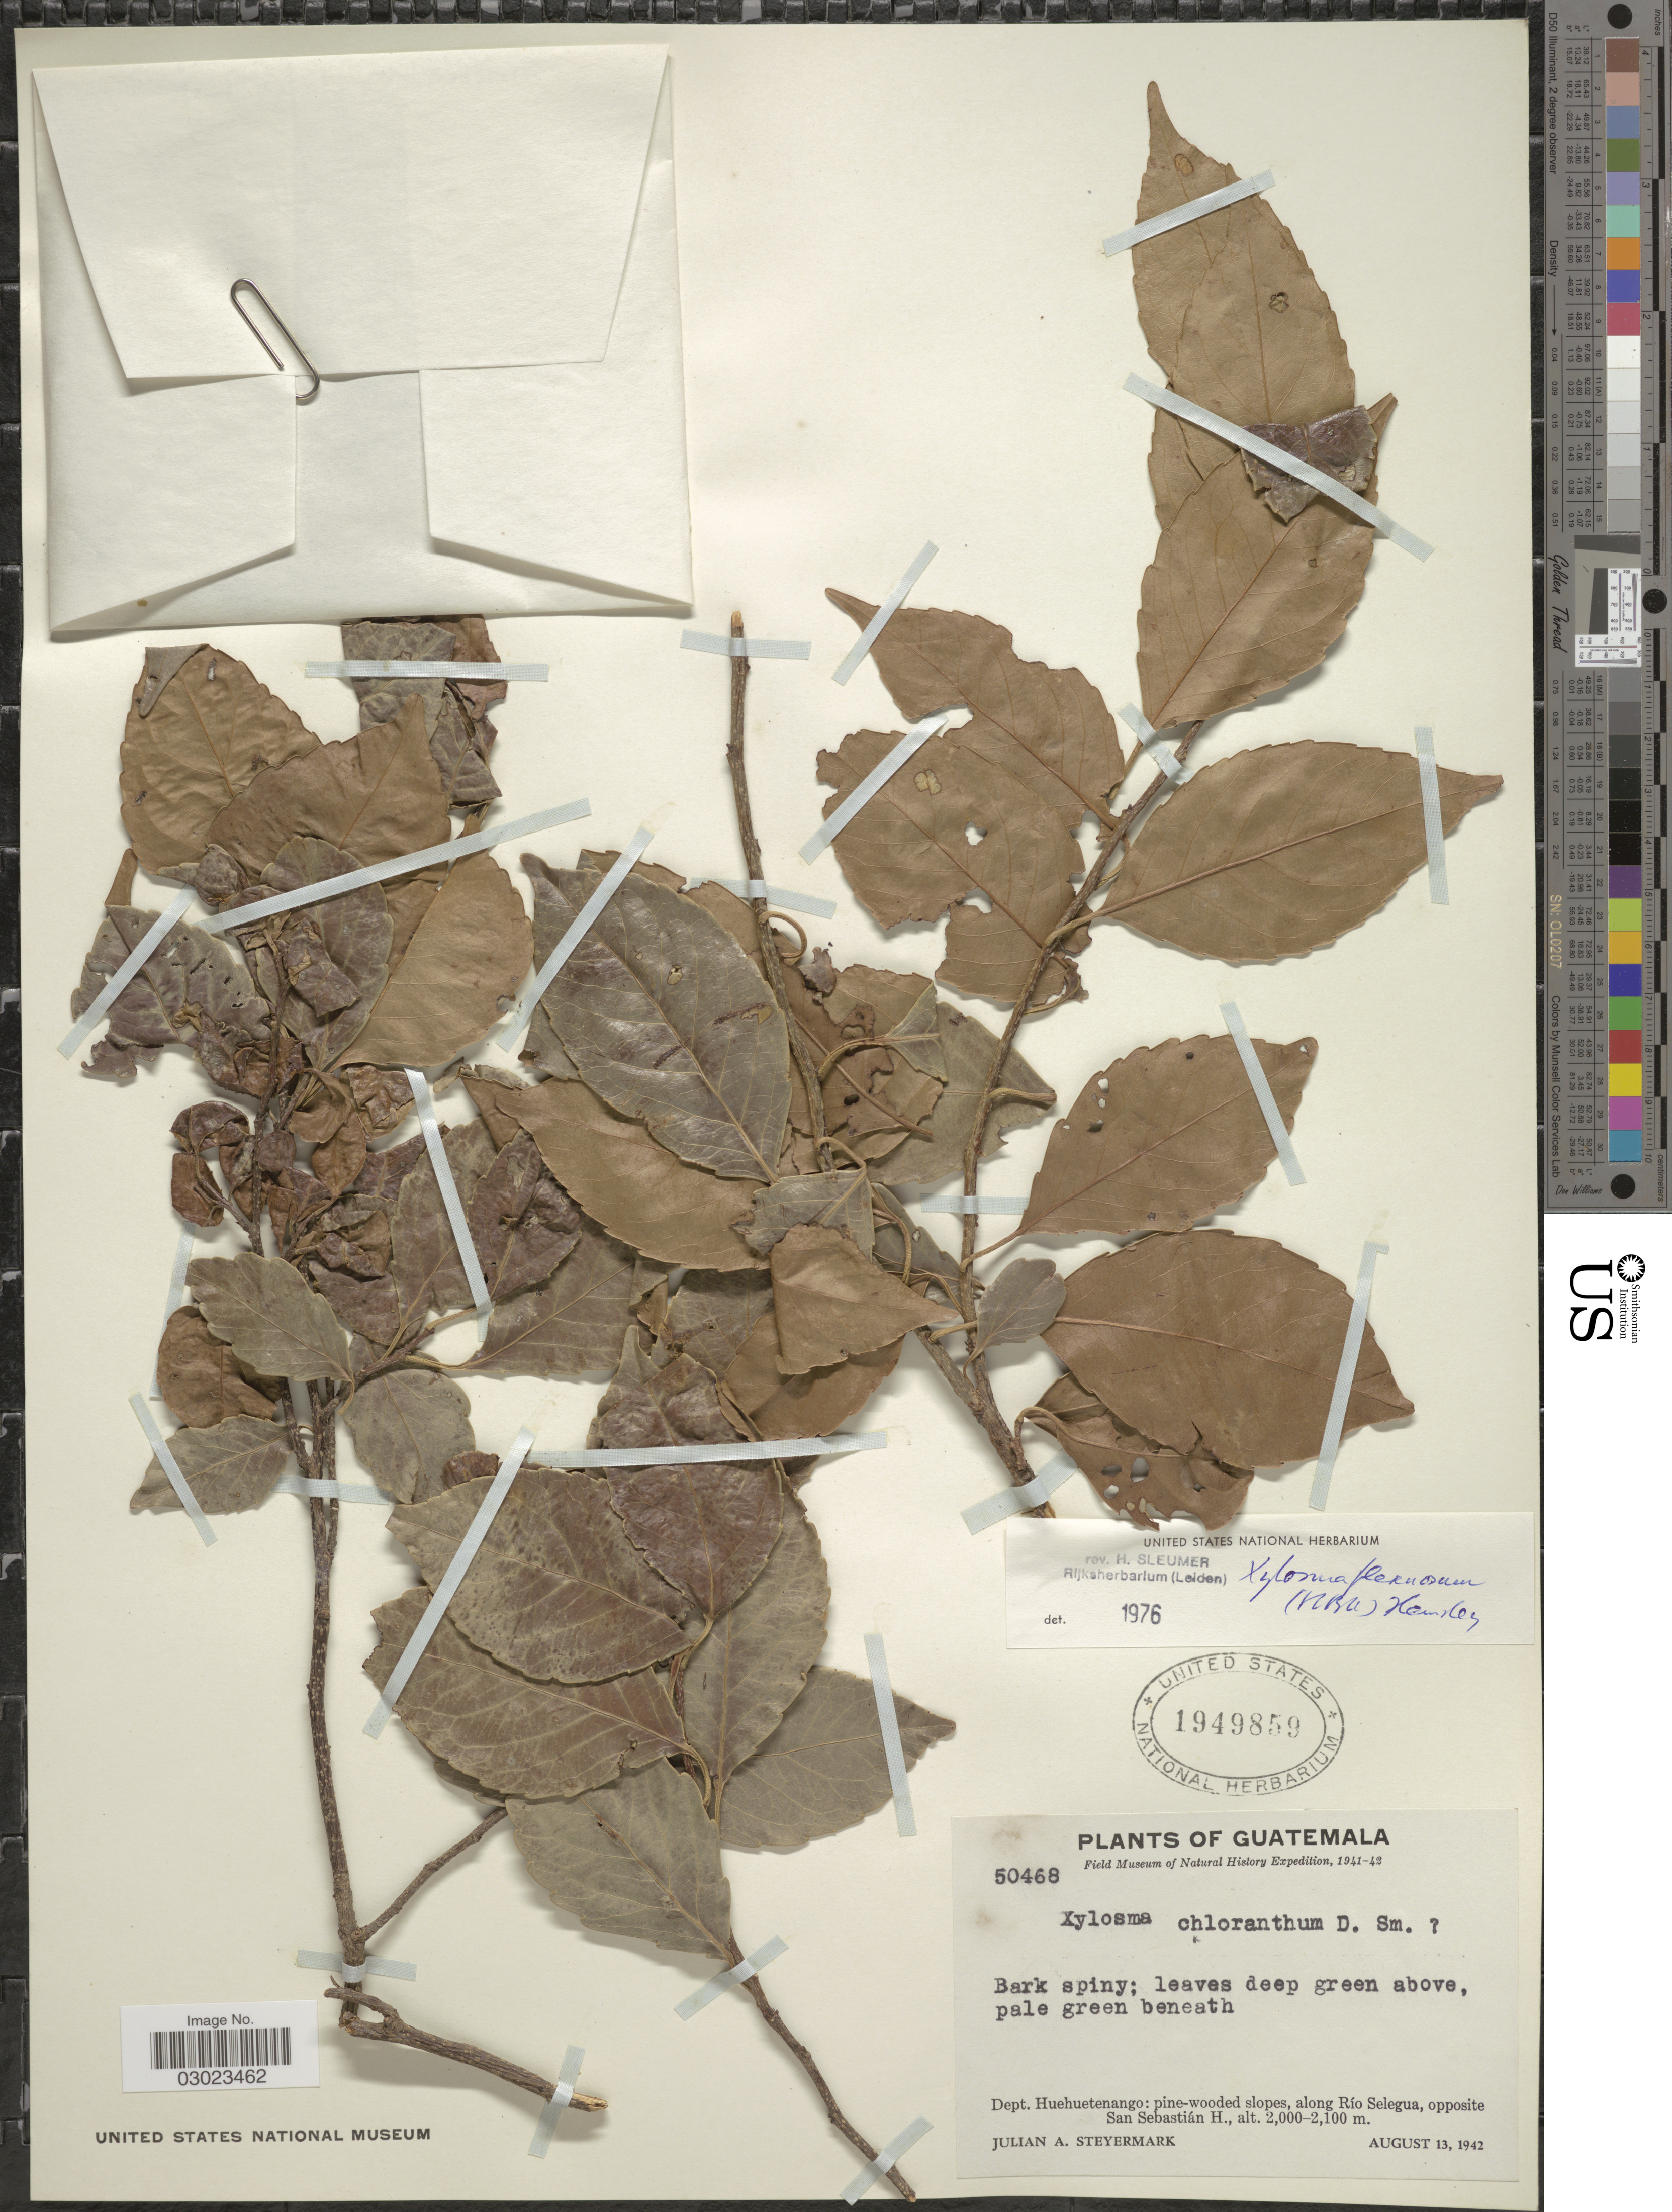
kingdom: Plantae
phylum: Tracheophyta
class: Magnoliopsida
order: Malpighiales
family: Salicaceae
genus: Xylosma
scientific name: Xylosma flexuosa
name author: (Kunth) Hemsl.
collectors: J. Steyermark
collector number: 50468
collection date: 1942-08-13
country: Guatemala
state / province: Huehuetenango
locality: Dept. Huehuetenango: pine-wooded slopes, along Río Selegua, opposite San Sebastián H.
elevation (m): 2000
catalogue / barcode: US 1949859